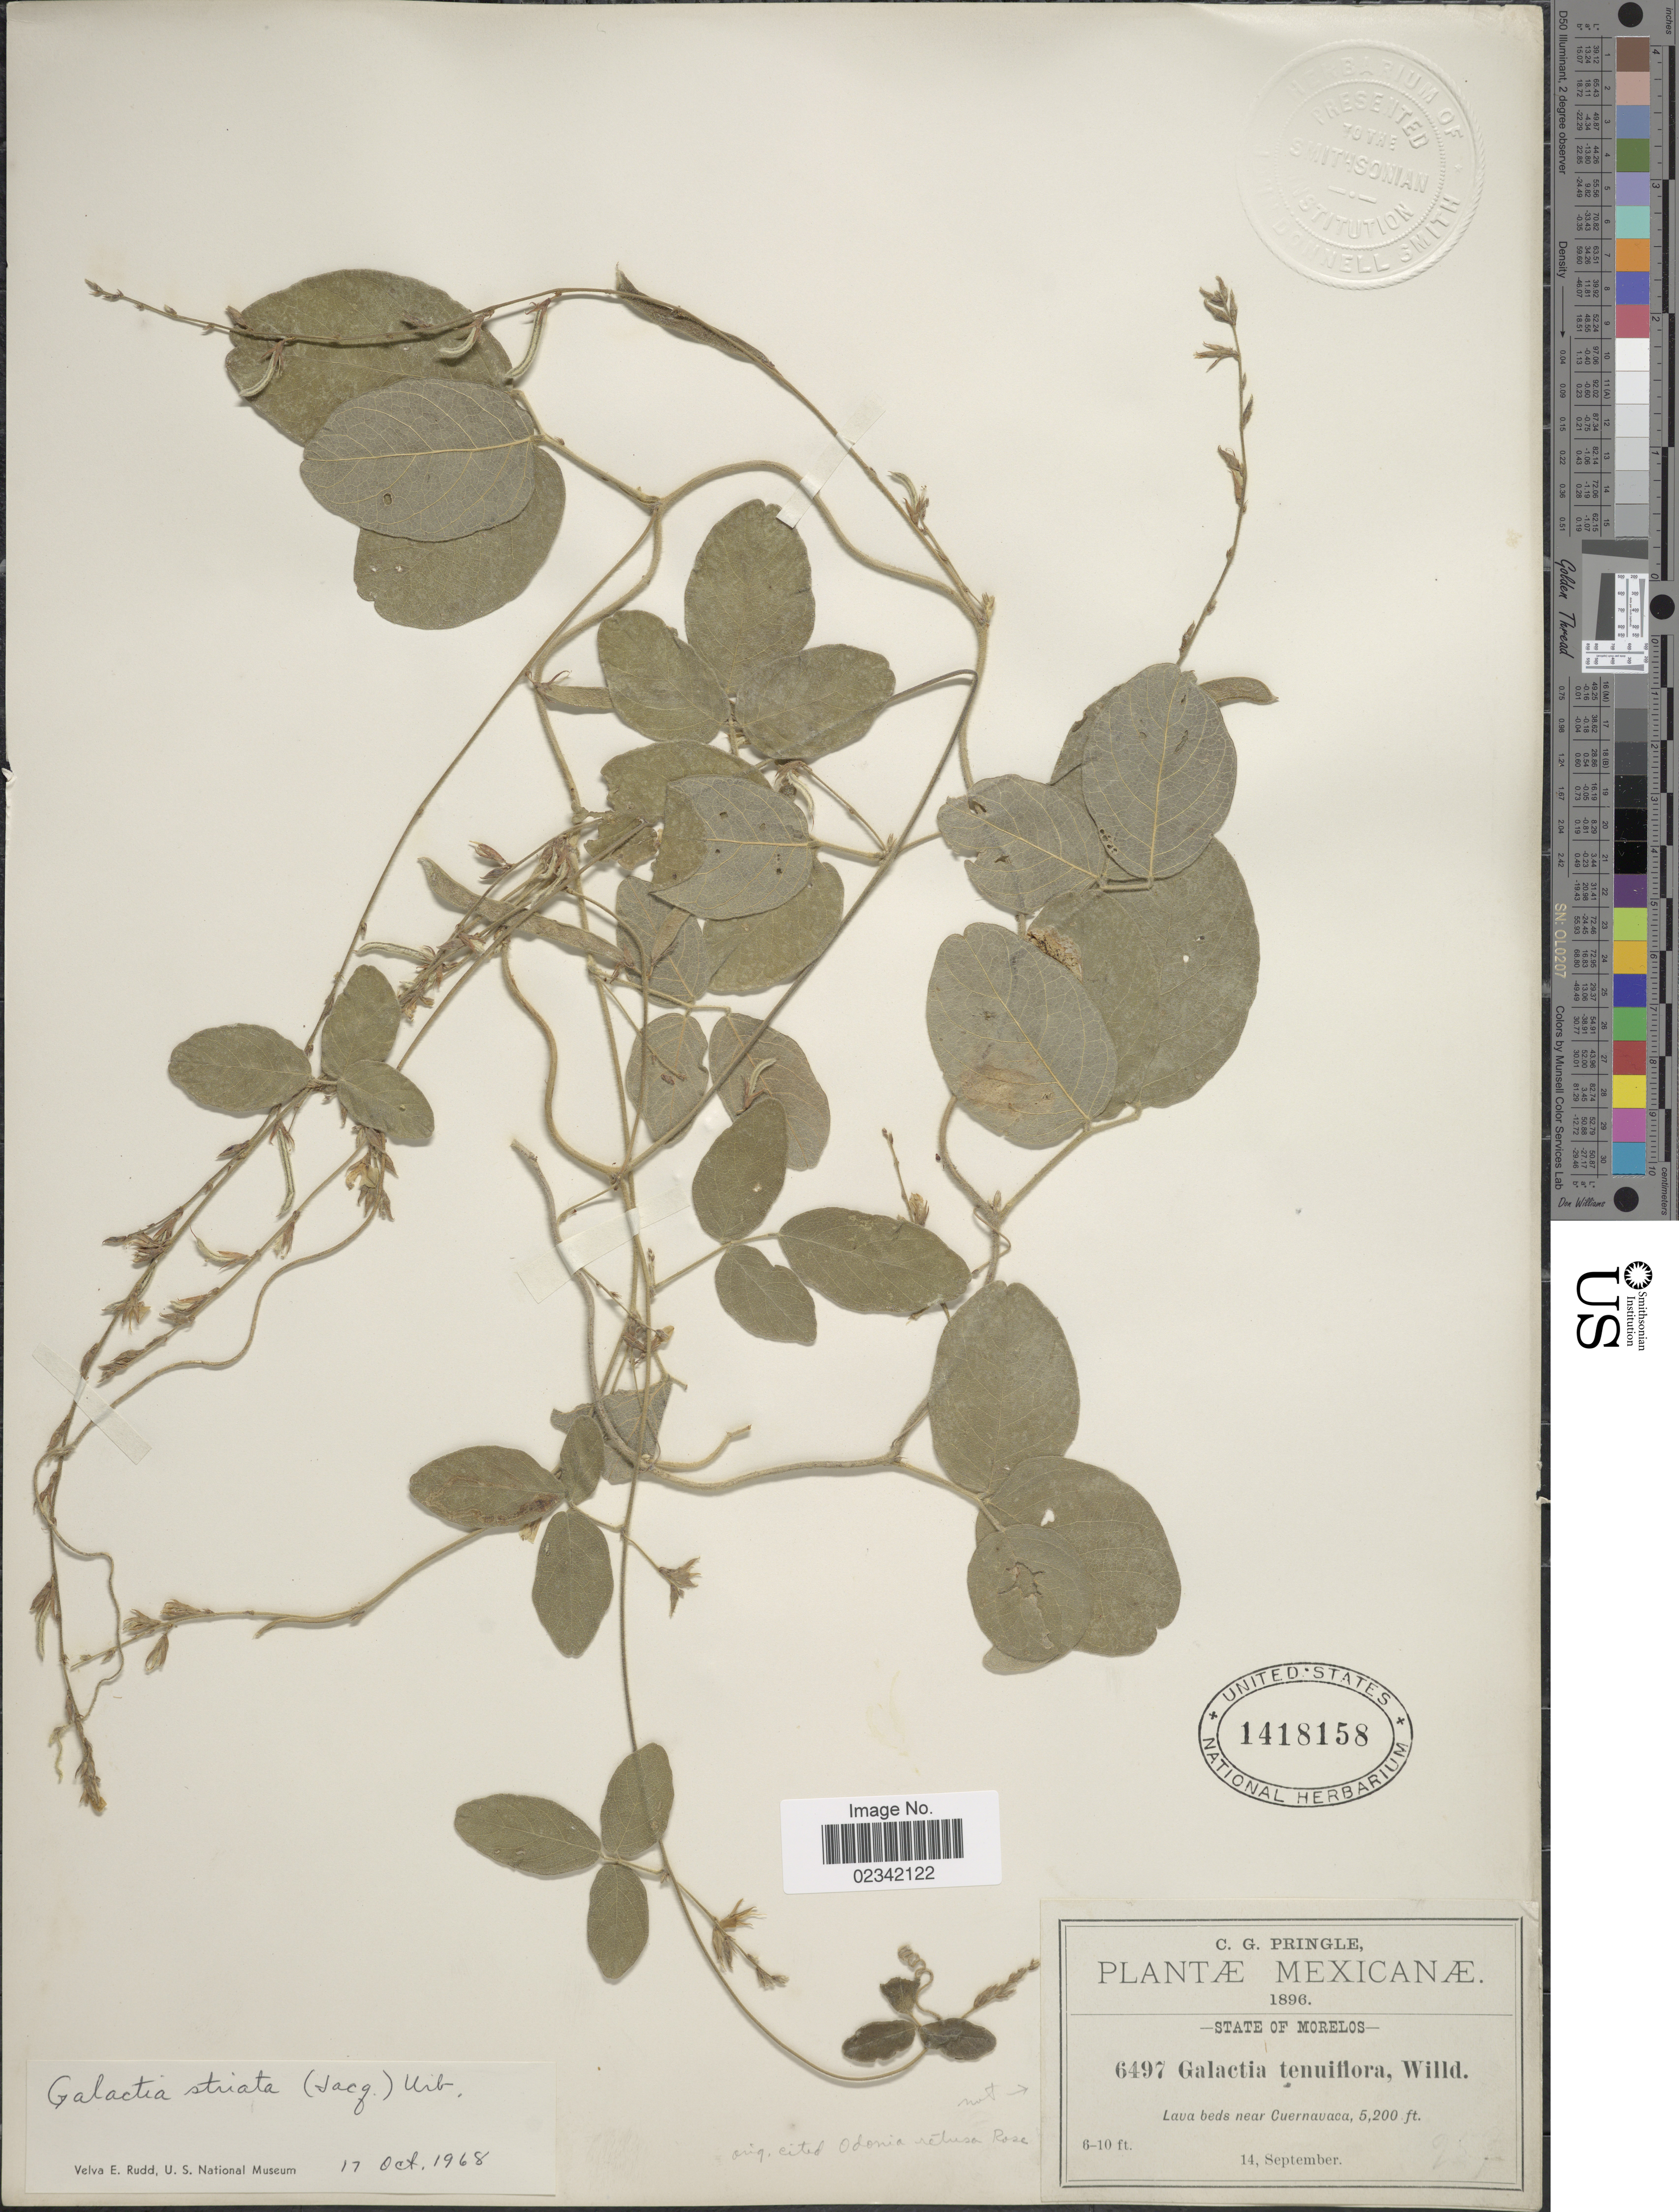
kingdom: Plantae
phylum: Tracheophyta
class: Magnoliopsida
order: Fabales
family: Fabaceae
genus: Galactia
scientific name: Galactia striata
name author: (Jacq.) Urb.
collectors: C. G. Pringle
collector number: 6497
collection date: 1896-09-14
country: Mexico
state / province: Morelos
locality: State of Morelos, Lava beds near Cuernavaca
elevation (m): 1585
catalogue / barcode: US 1418158